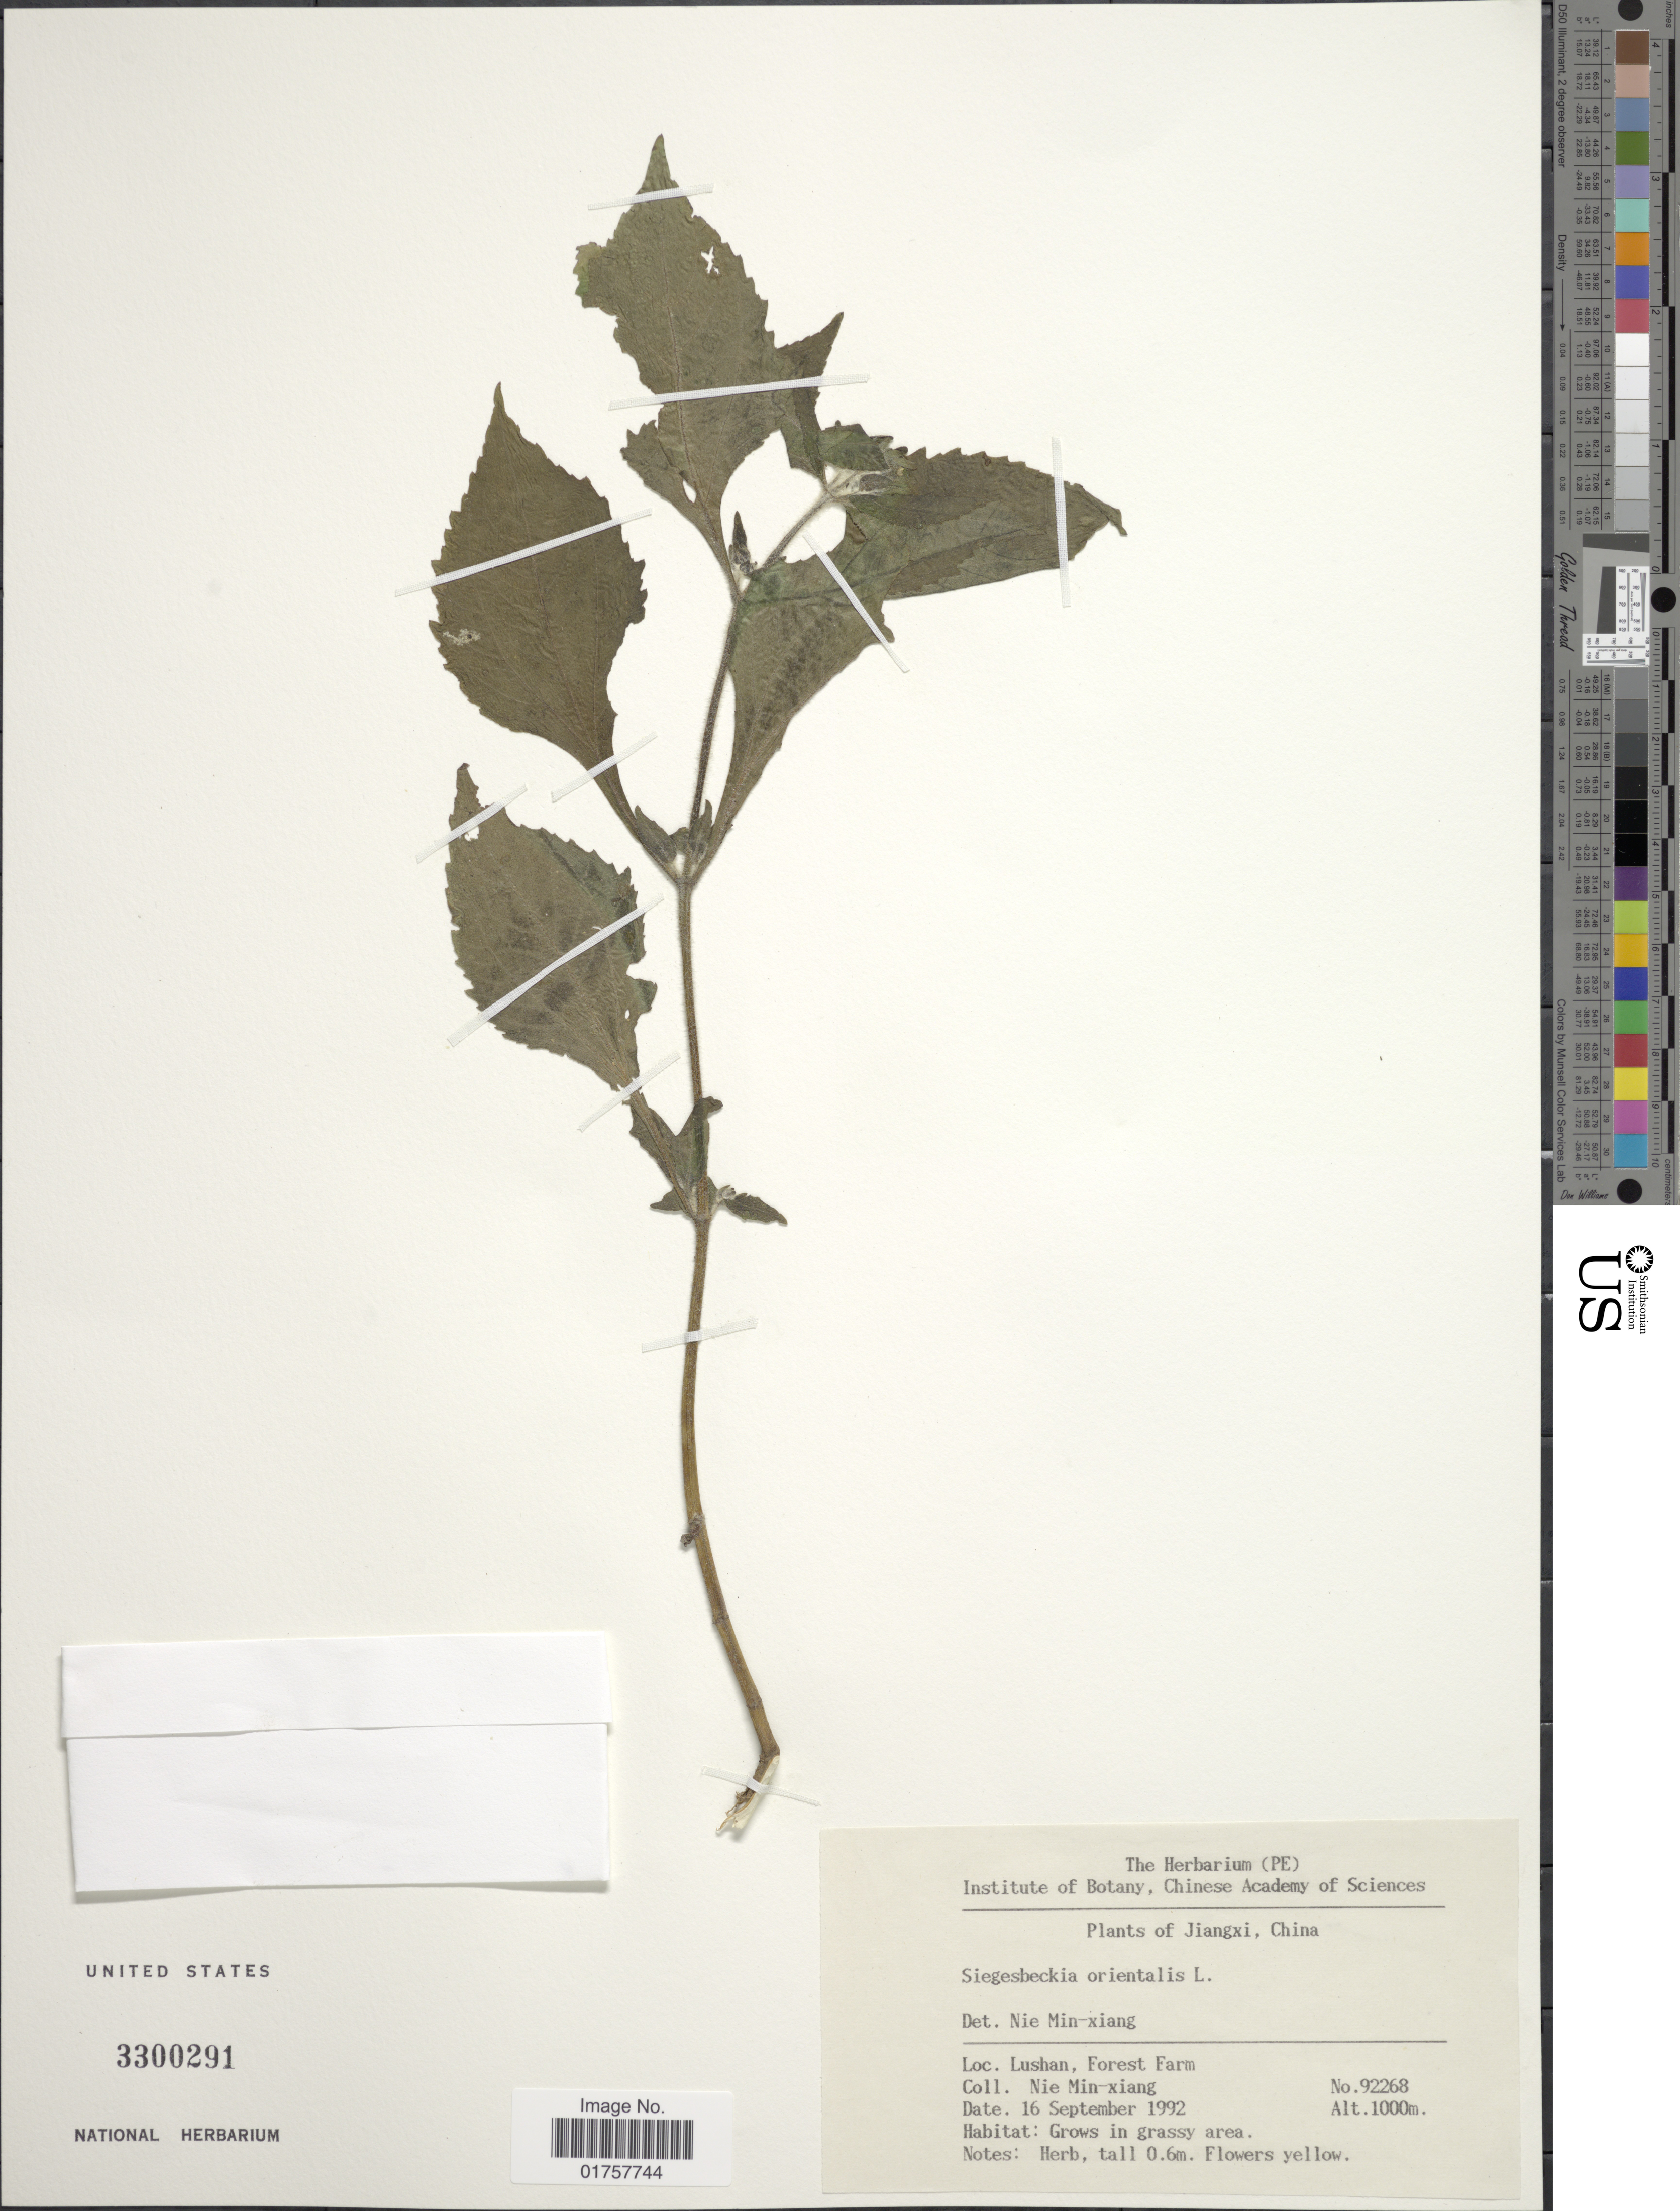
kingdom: Plantae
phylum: Tracheophyta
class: Magnoliopsida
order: Asterales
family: Asteraceae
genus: Sigesbeckia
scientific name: Sigesbeckia orientalis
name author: L.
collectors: M. Nie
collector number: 92268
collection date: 1992-09-16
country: China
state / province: Jiangxi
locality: Lushan, Forest Farm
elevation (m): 1000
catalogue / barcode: US 3300291